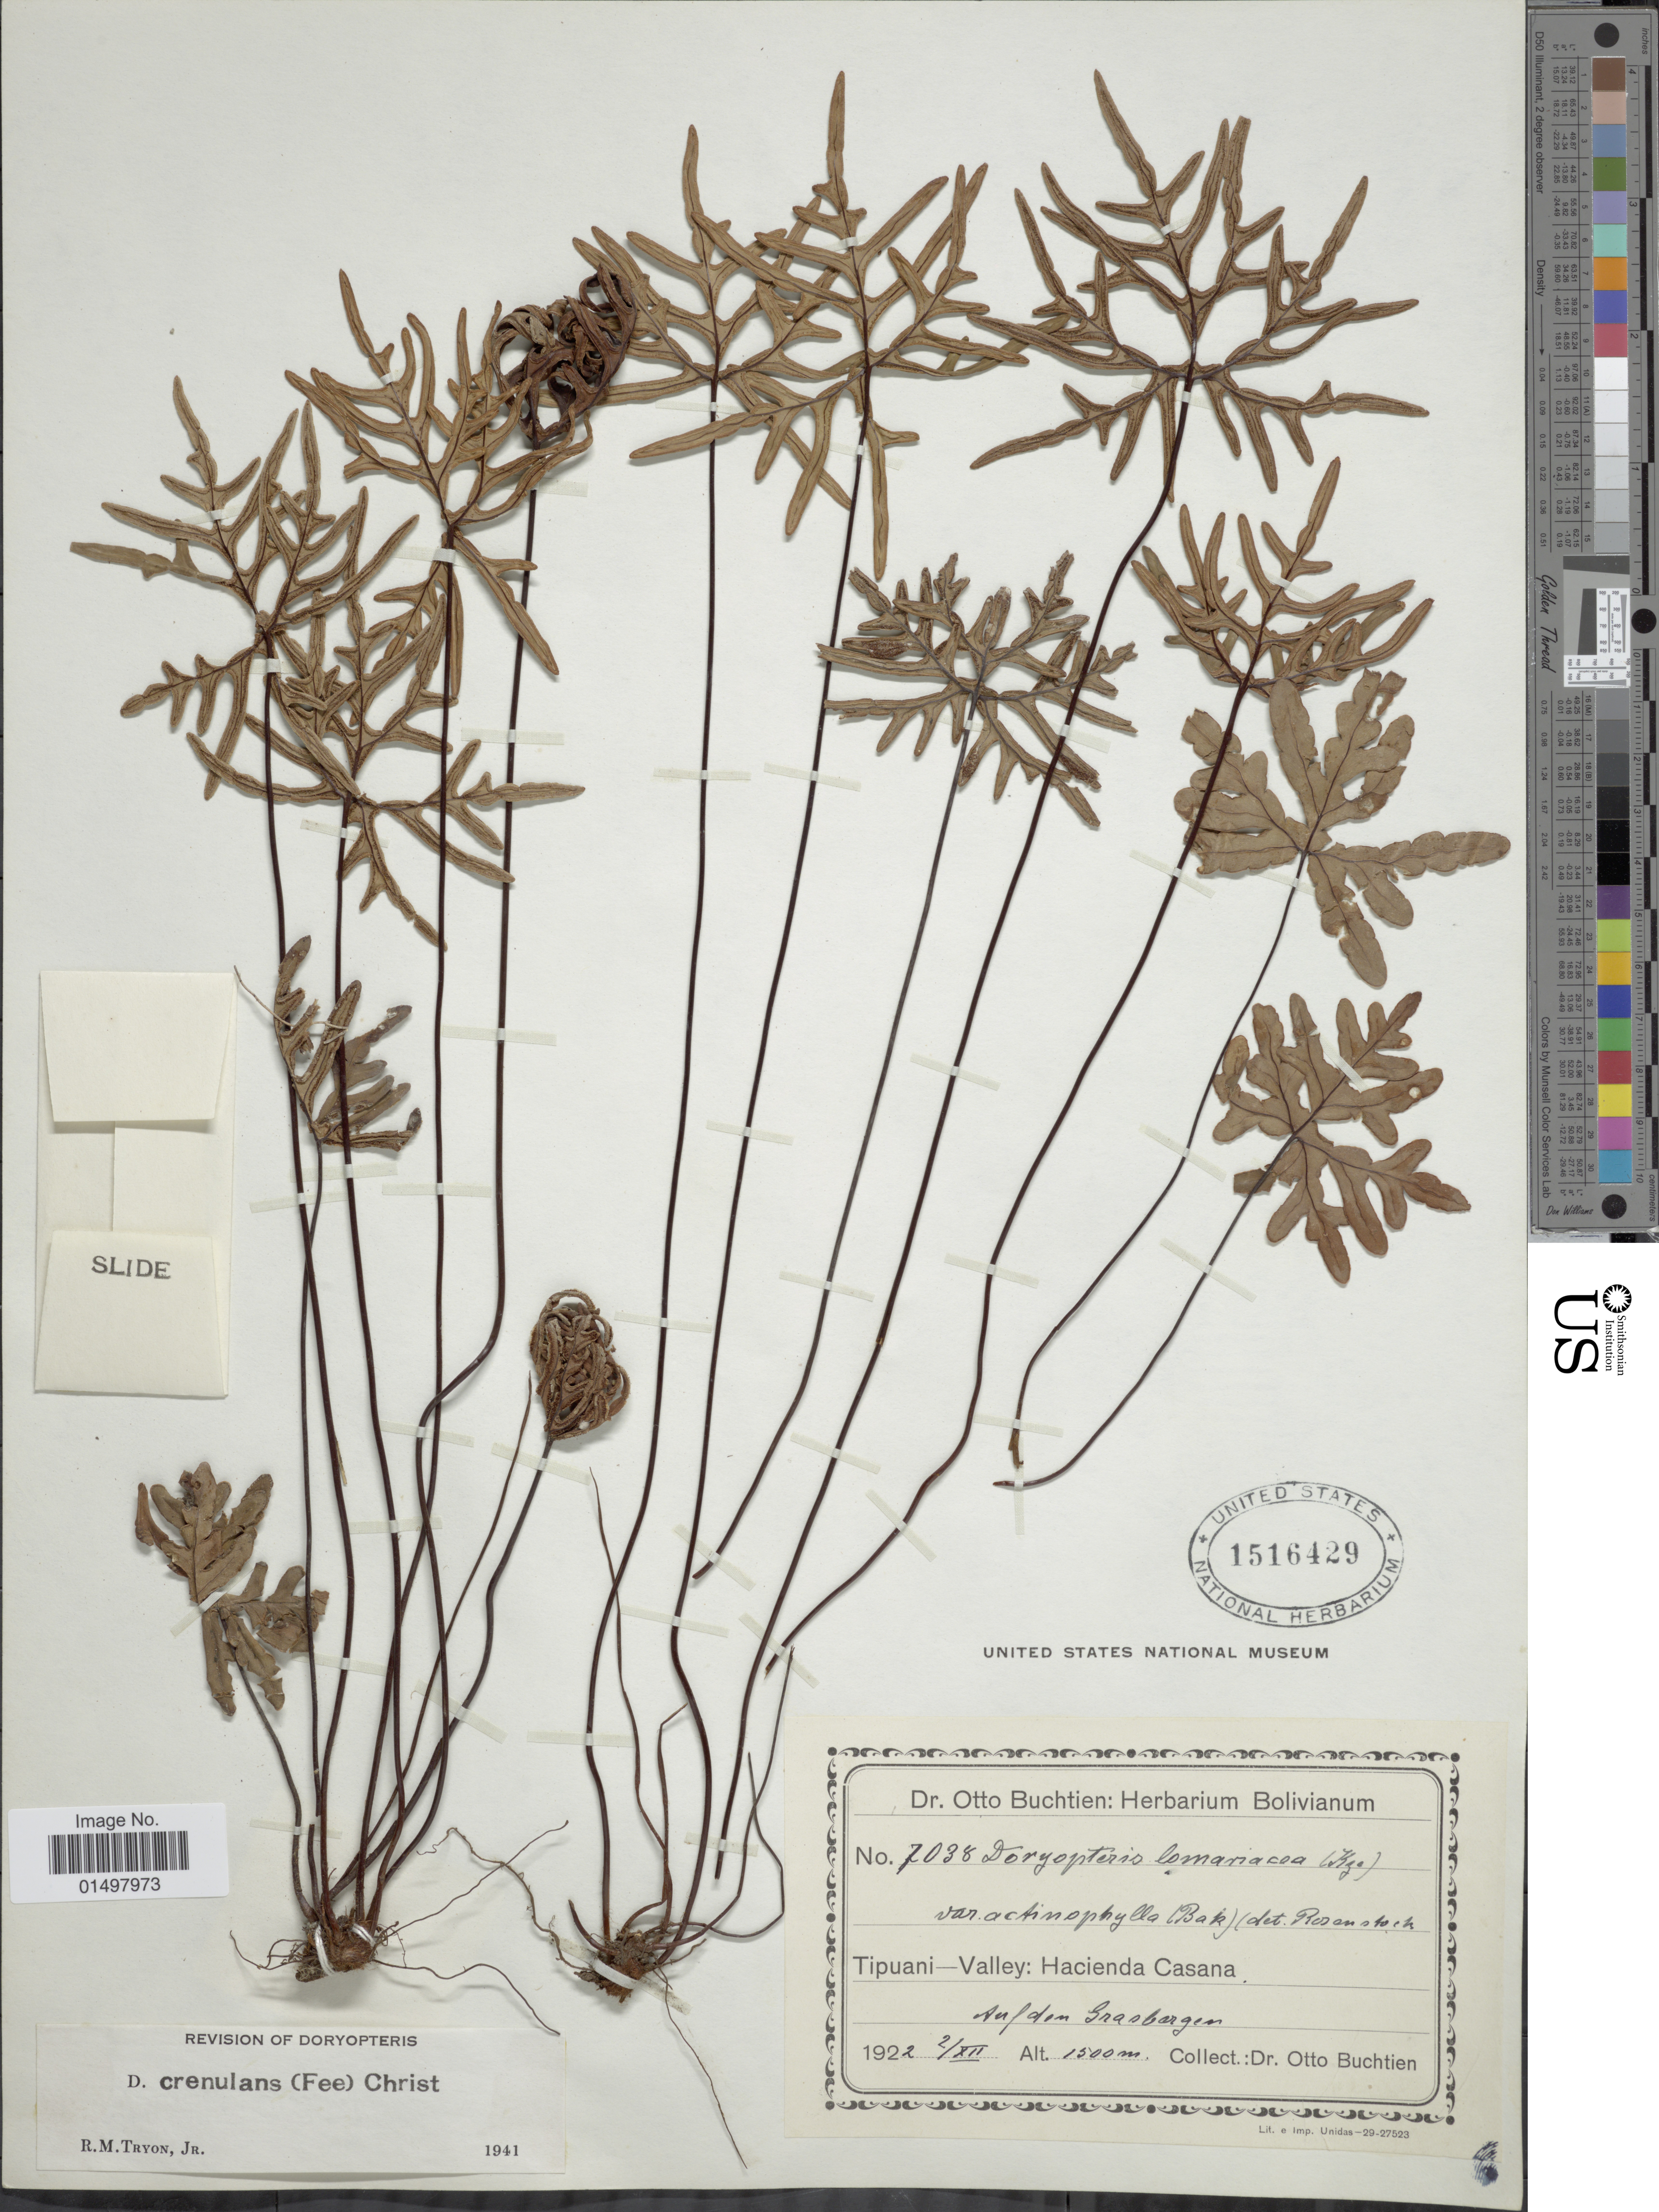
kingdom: Plantae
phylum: Tracheophyta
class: Polypodiopsida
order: Polypodiales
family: Pteridaceae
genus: Doryopteris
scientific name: Doryopteris crenulans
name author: (Fée) Christ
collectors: O. Buchtien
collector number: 7038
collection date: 1922-12-02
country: Bolivia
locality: Tipuani-Valley: Hacienda Casana. Auf den Grasbargen.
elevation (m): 1500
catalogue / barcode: US 1516429